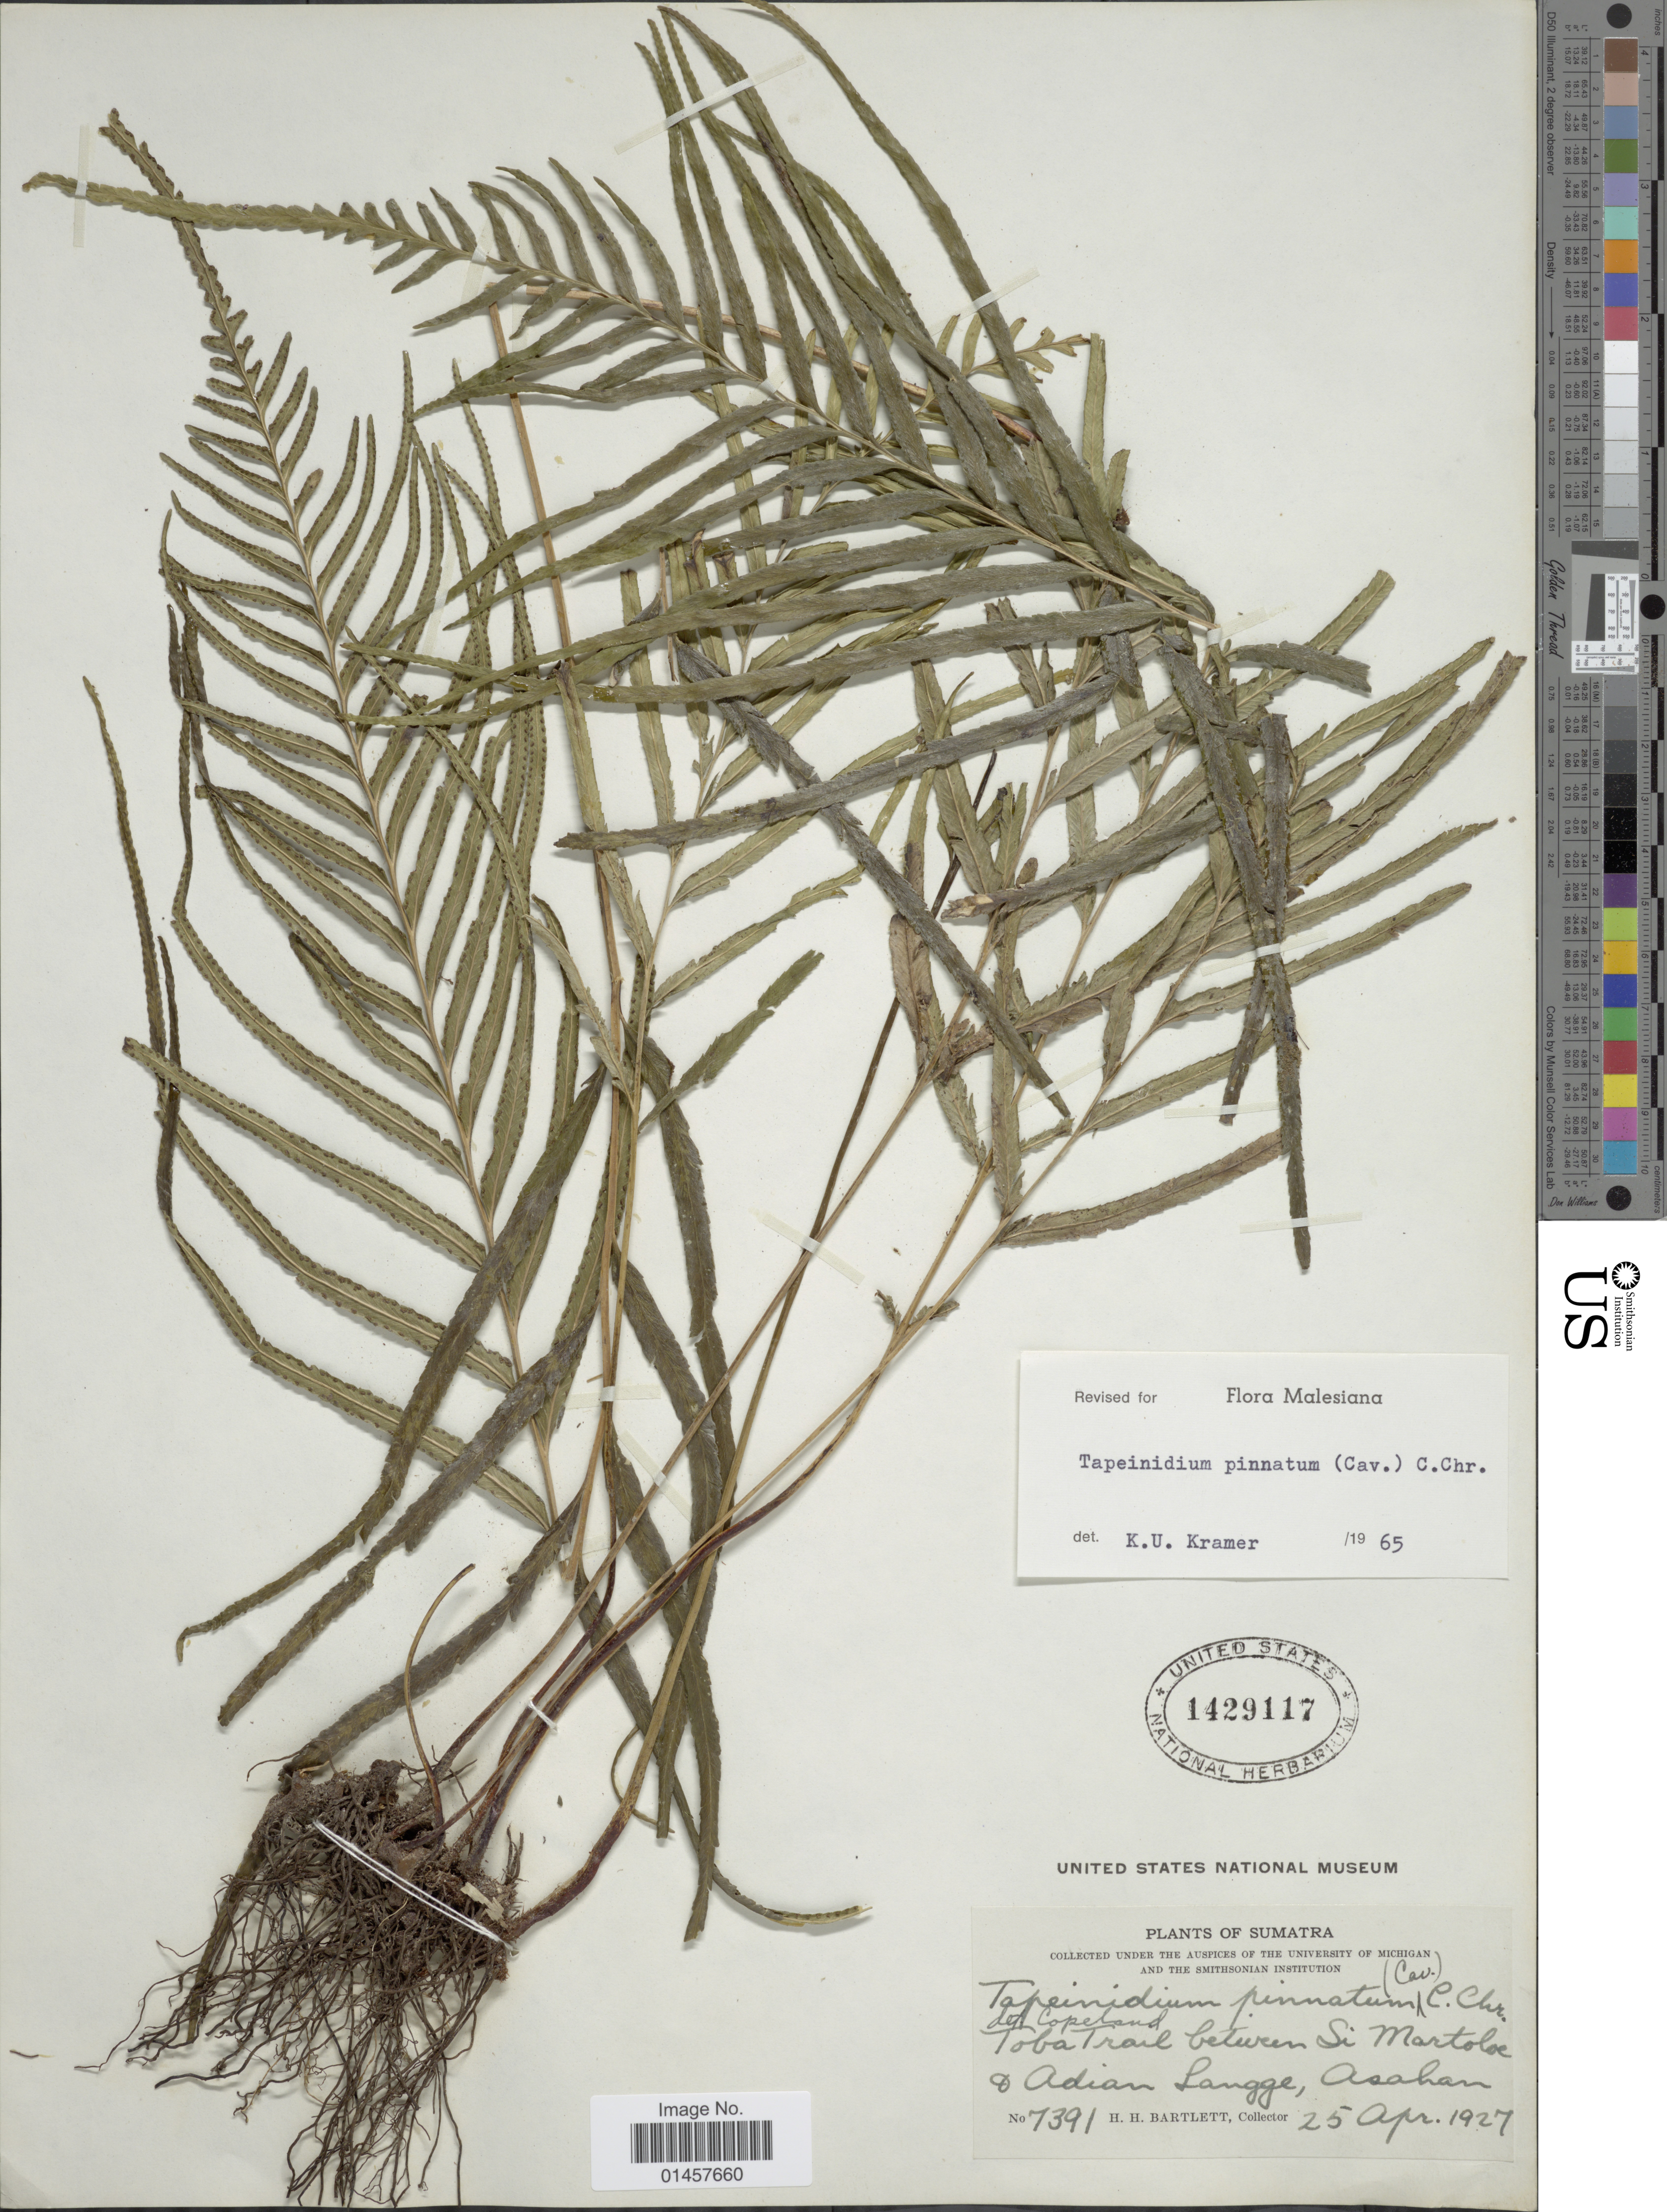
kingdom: Plantae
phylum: Tracheophyta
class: Polypodiopsida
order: Polypodiales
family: Lindsaeaceae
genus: Tapeinidium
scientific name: Tapeinidium pinnatum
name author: (Cav.) C. Chr.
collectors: H. H. Bartlett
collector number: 7391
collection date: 1927-04-25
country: Indonesia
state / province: Sumatra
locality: Sumatra, Toba trail between Si Martoloe & Adian Langge, Asahan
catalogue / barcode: US 1429117